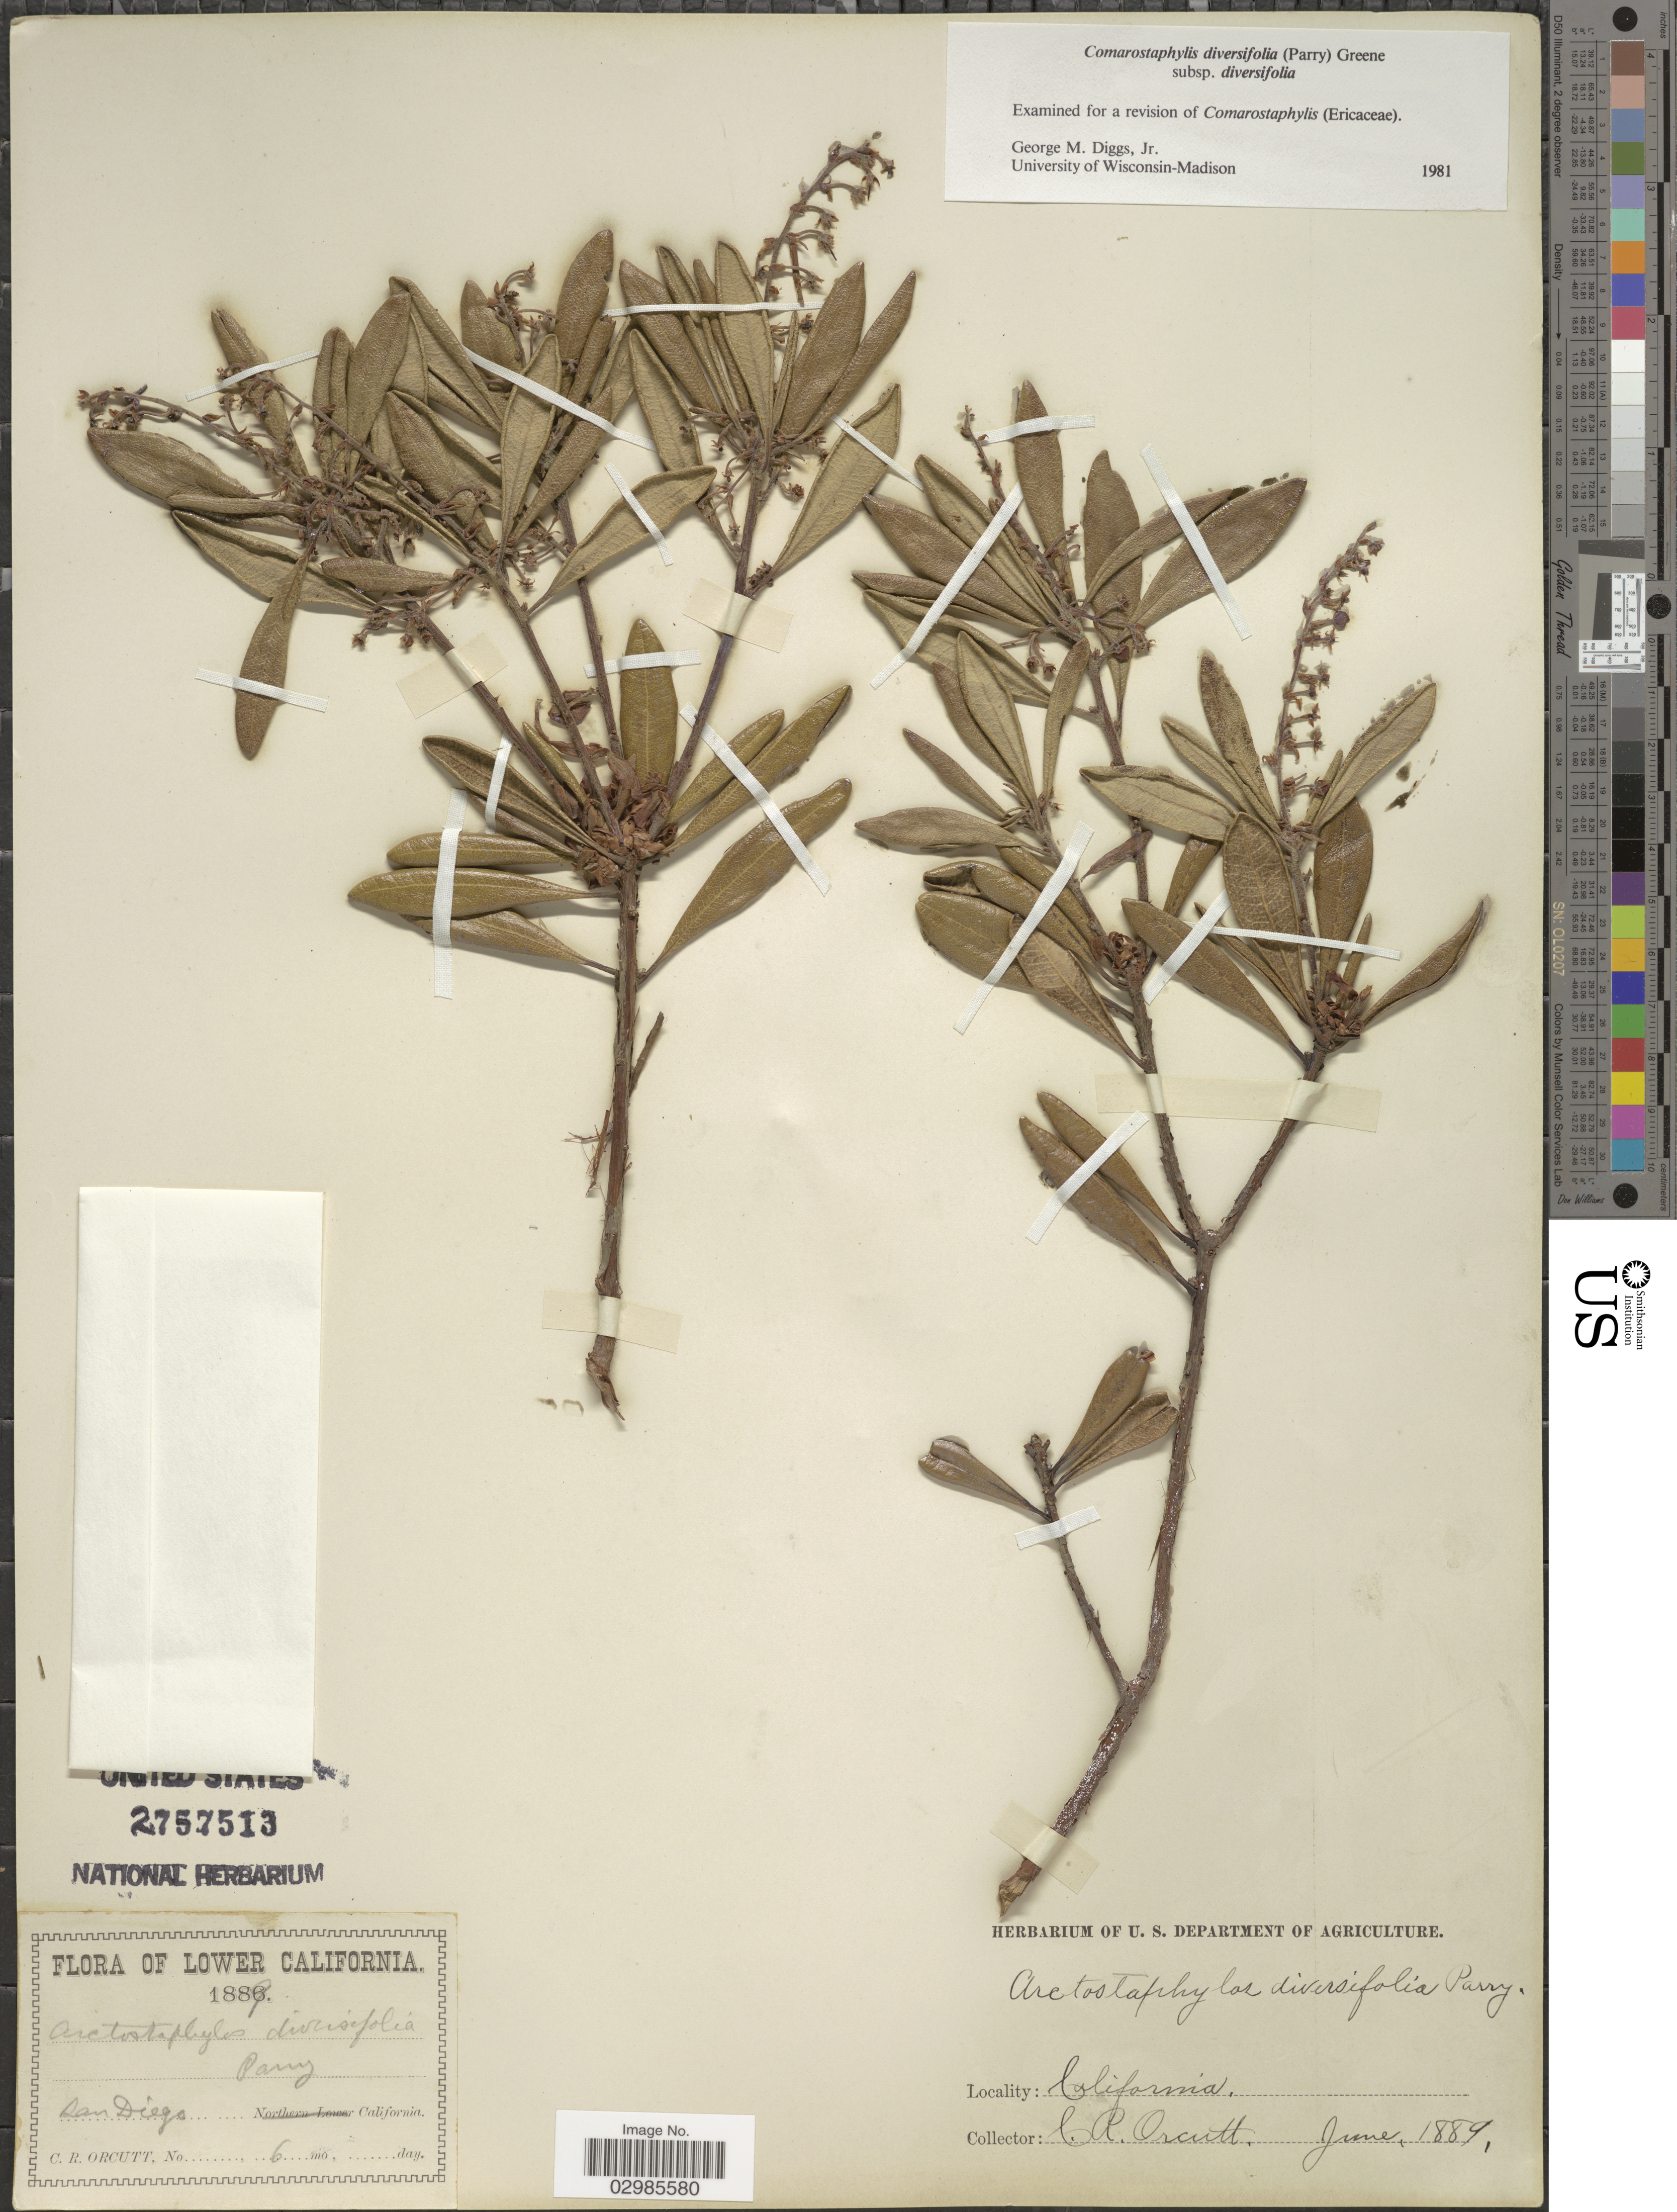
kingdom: Plantae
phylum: Tracheophyta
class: Magnoliopsida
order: Ericales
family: Ericaceae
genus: Comarostaphylis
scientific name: Comarostaphylis diversifolia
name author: (Parry) Greene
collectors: C. R. Orcutt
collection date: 1889-06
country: United States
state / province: California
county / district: San Diego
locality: San Diego.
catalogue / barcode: US 2757513